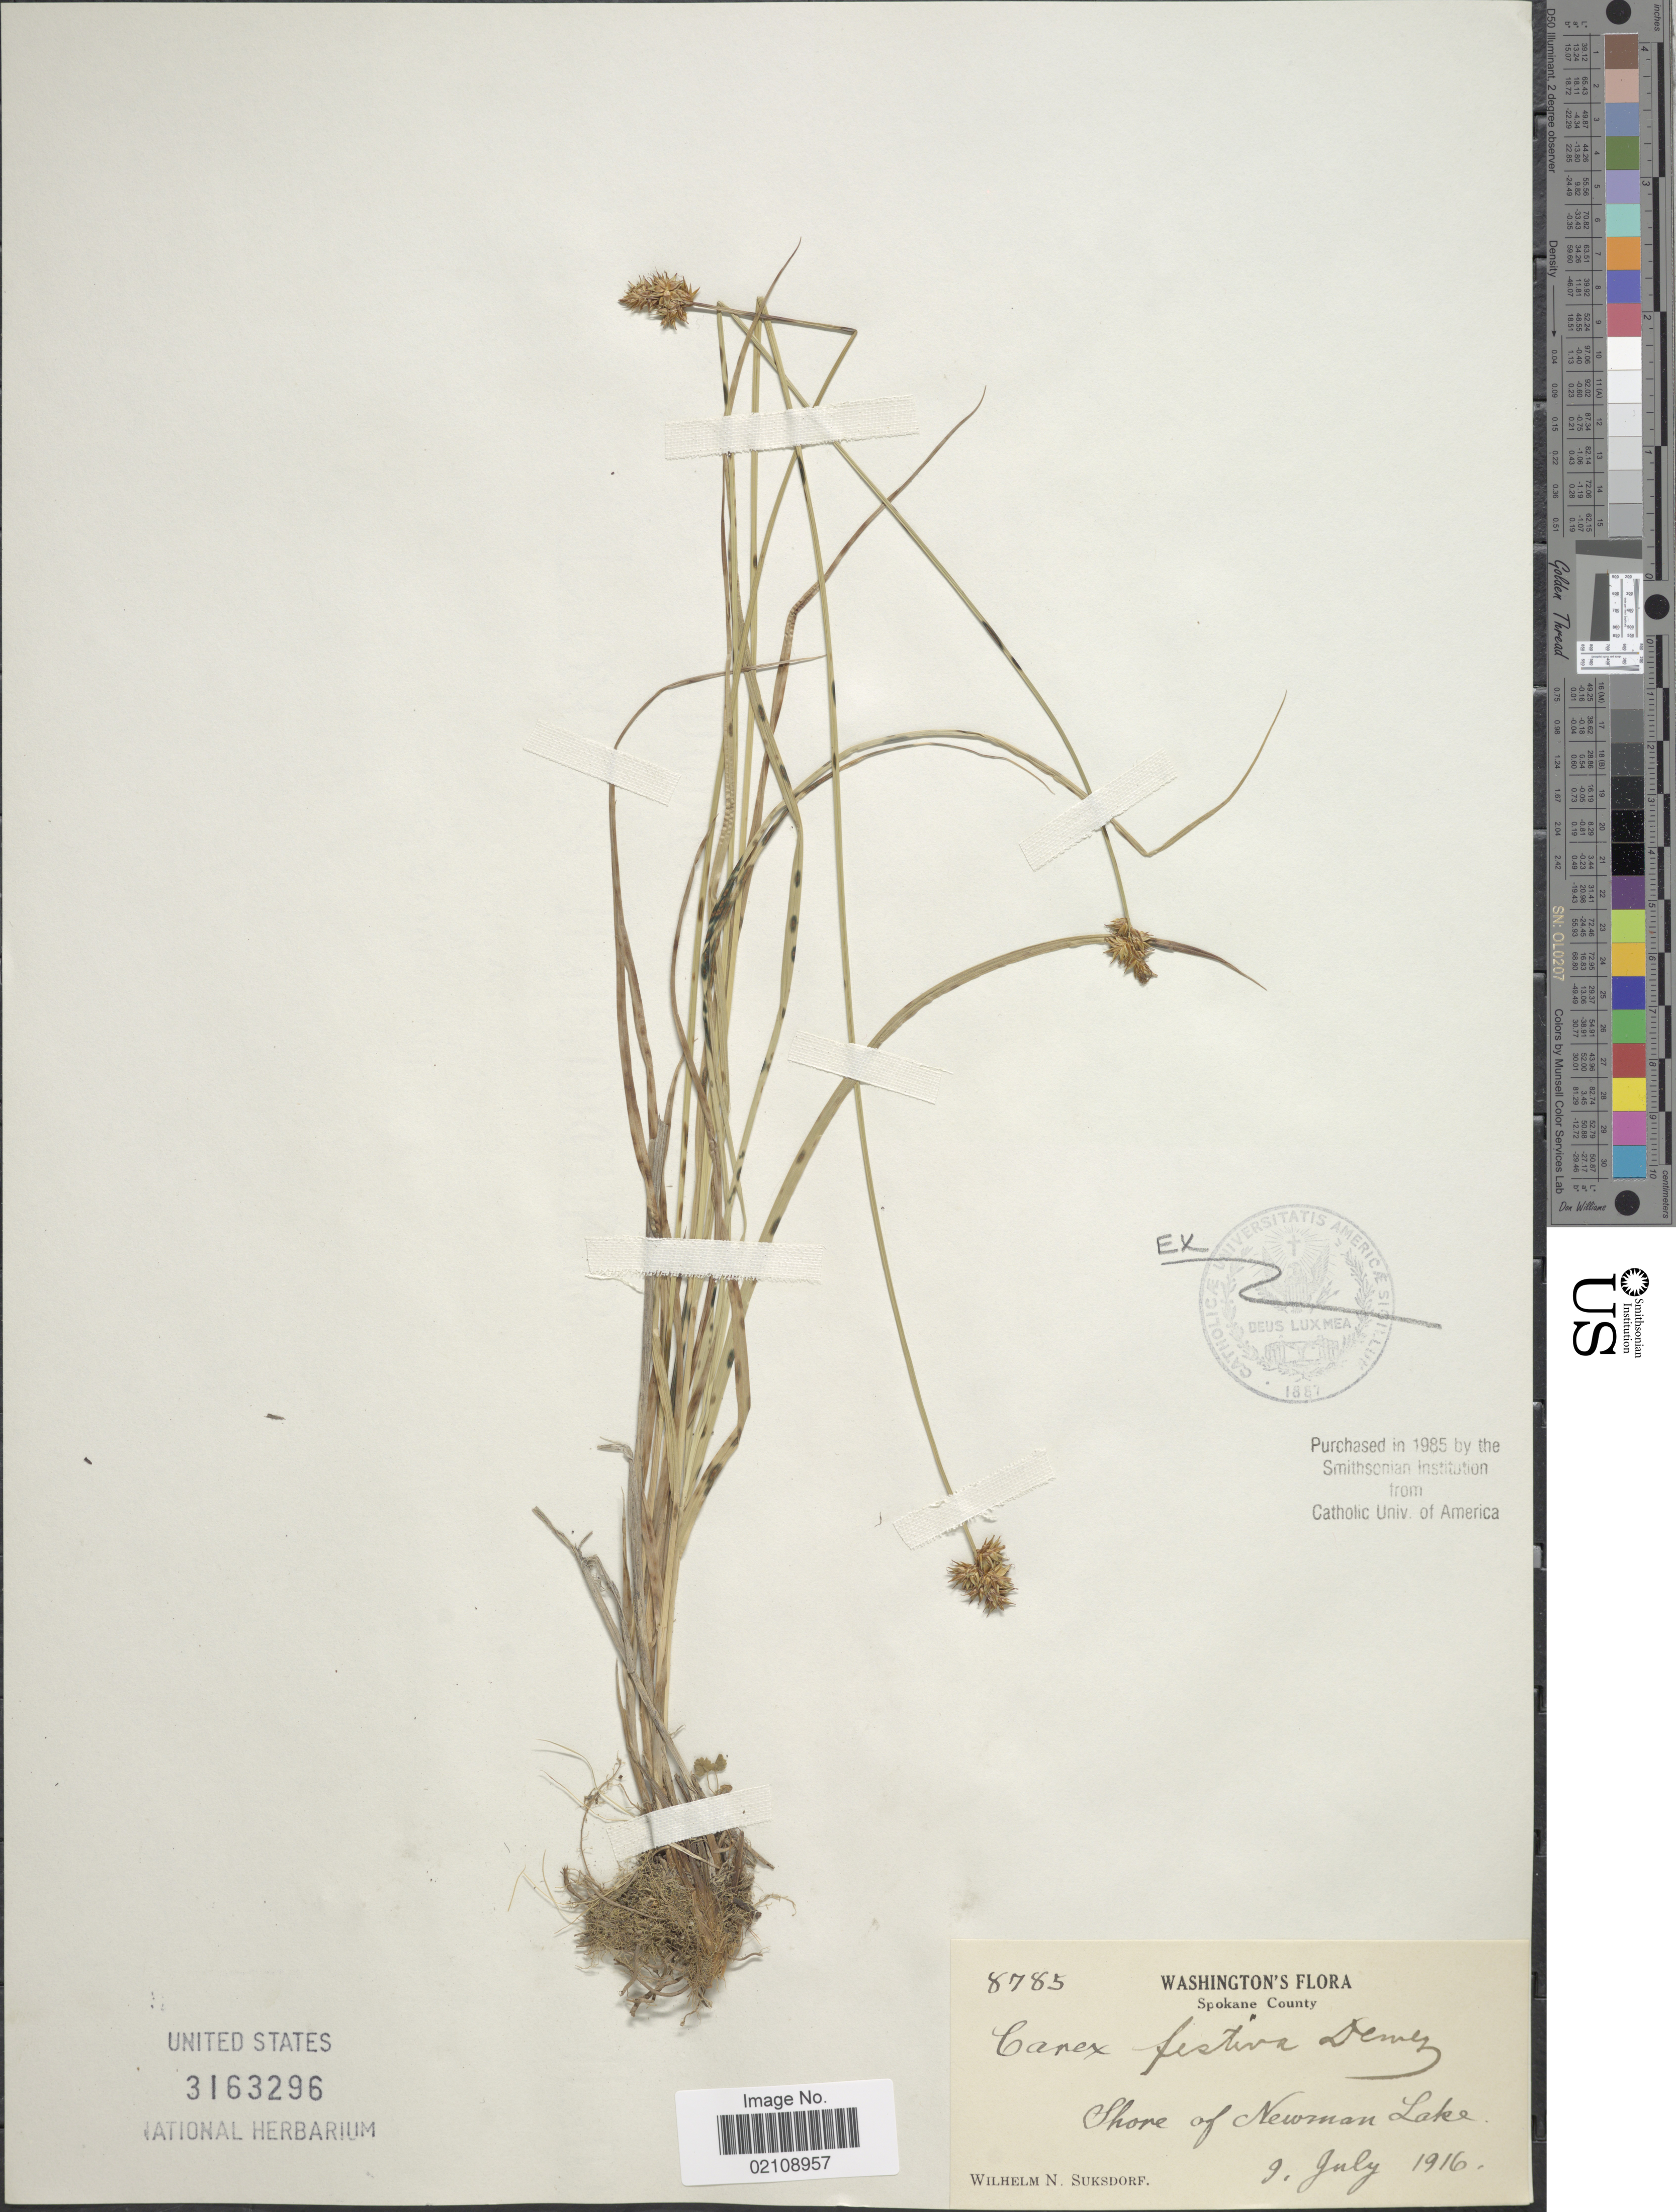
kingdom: Plantae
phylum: Tracheophyta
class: Liliopsida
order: Poales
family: Cyperaceae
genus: Carex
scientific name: Carex pachystachya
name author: Cham. ex Steud.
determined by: Strong, Mark T., (BOT), Smithsonian Institution - National Museum of Natural History (UNITED STATES)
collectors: W. N. Suksdorf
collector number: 8785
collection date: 1916-07-09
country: United States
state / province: Washington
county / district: Spokane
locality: Spokane County, Shore of Newman Lake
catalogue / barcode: US 3163296